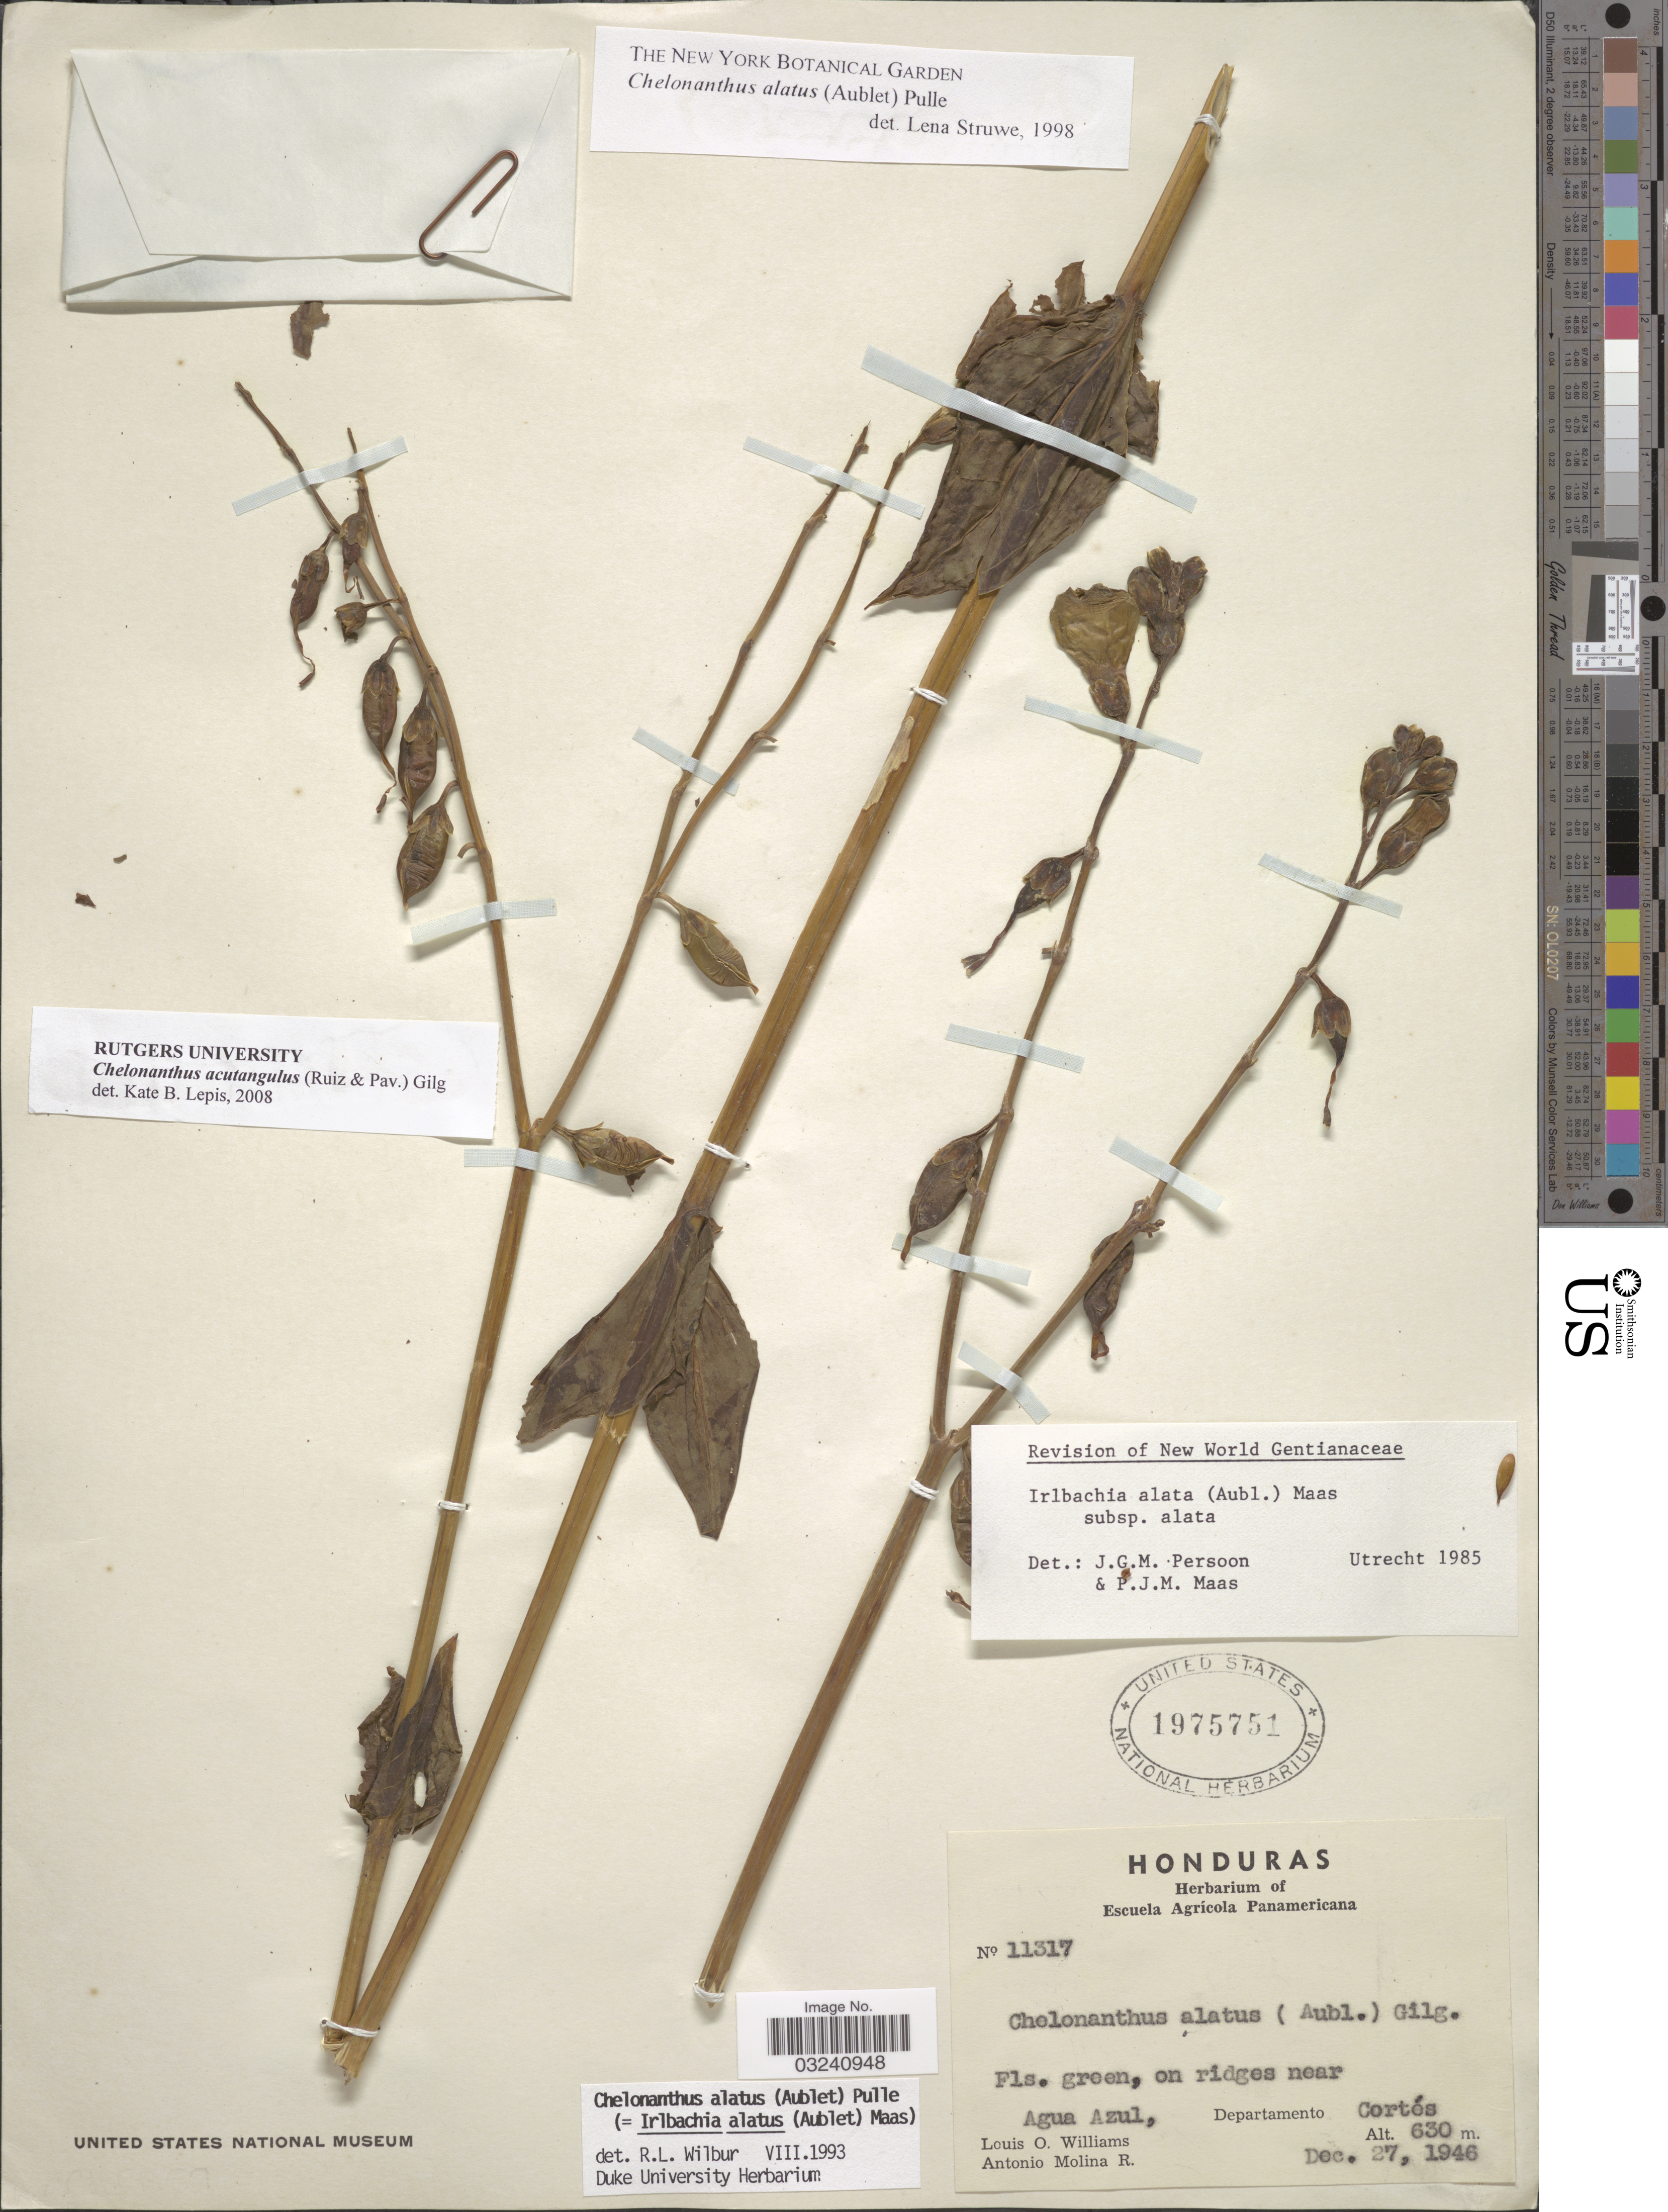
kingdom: Plantae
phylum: Tracheophyta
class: Magnoliopsida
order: Gentianales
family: Gentianaceae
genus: Chelonanthus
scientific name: Chelonanthus acutangulus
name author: (Ruiz & Pav.) Gilg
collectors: L. O. Williams & A. Molina R.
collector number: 11317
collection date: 1948-12-27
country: Honduras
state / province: Cortés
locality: On ridges near Agua Azul, Departamento Cortés.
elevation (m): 630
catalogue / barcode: US 1975751